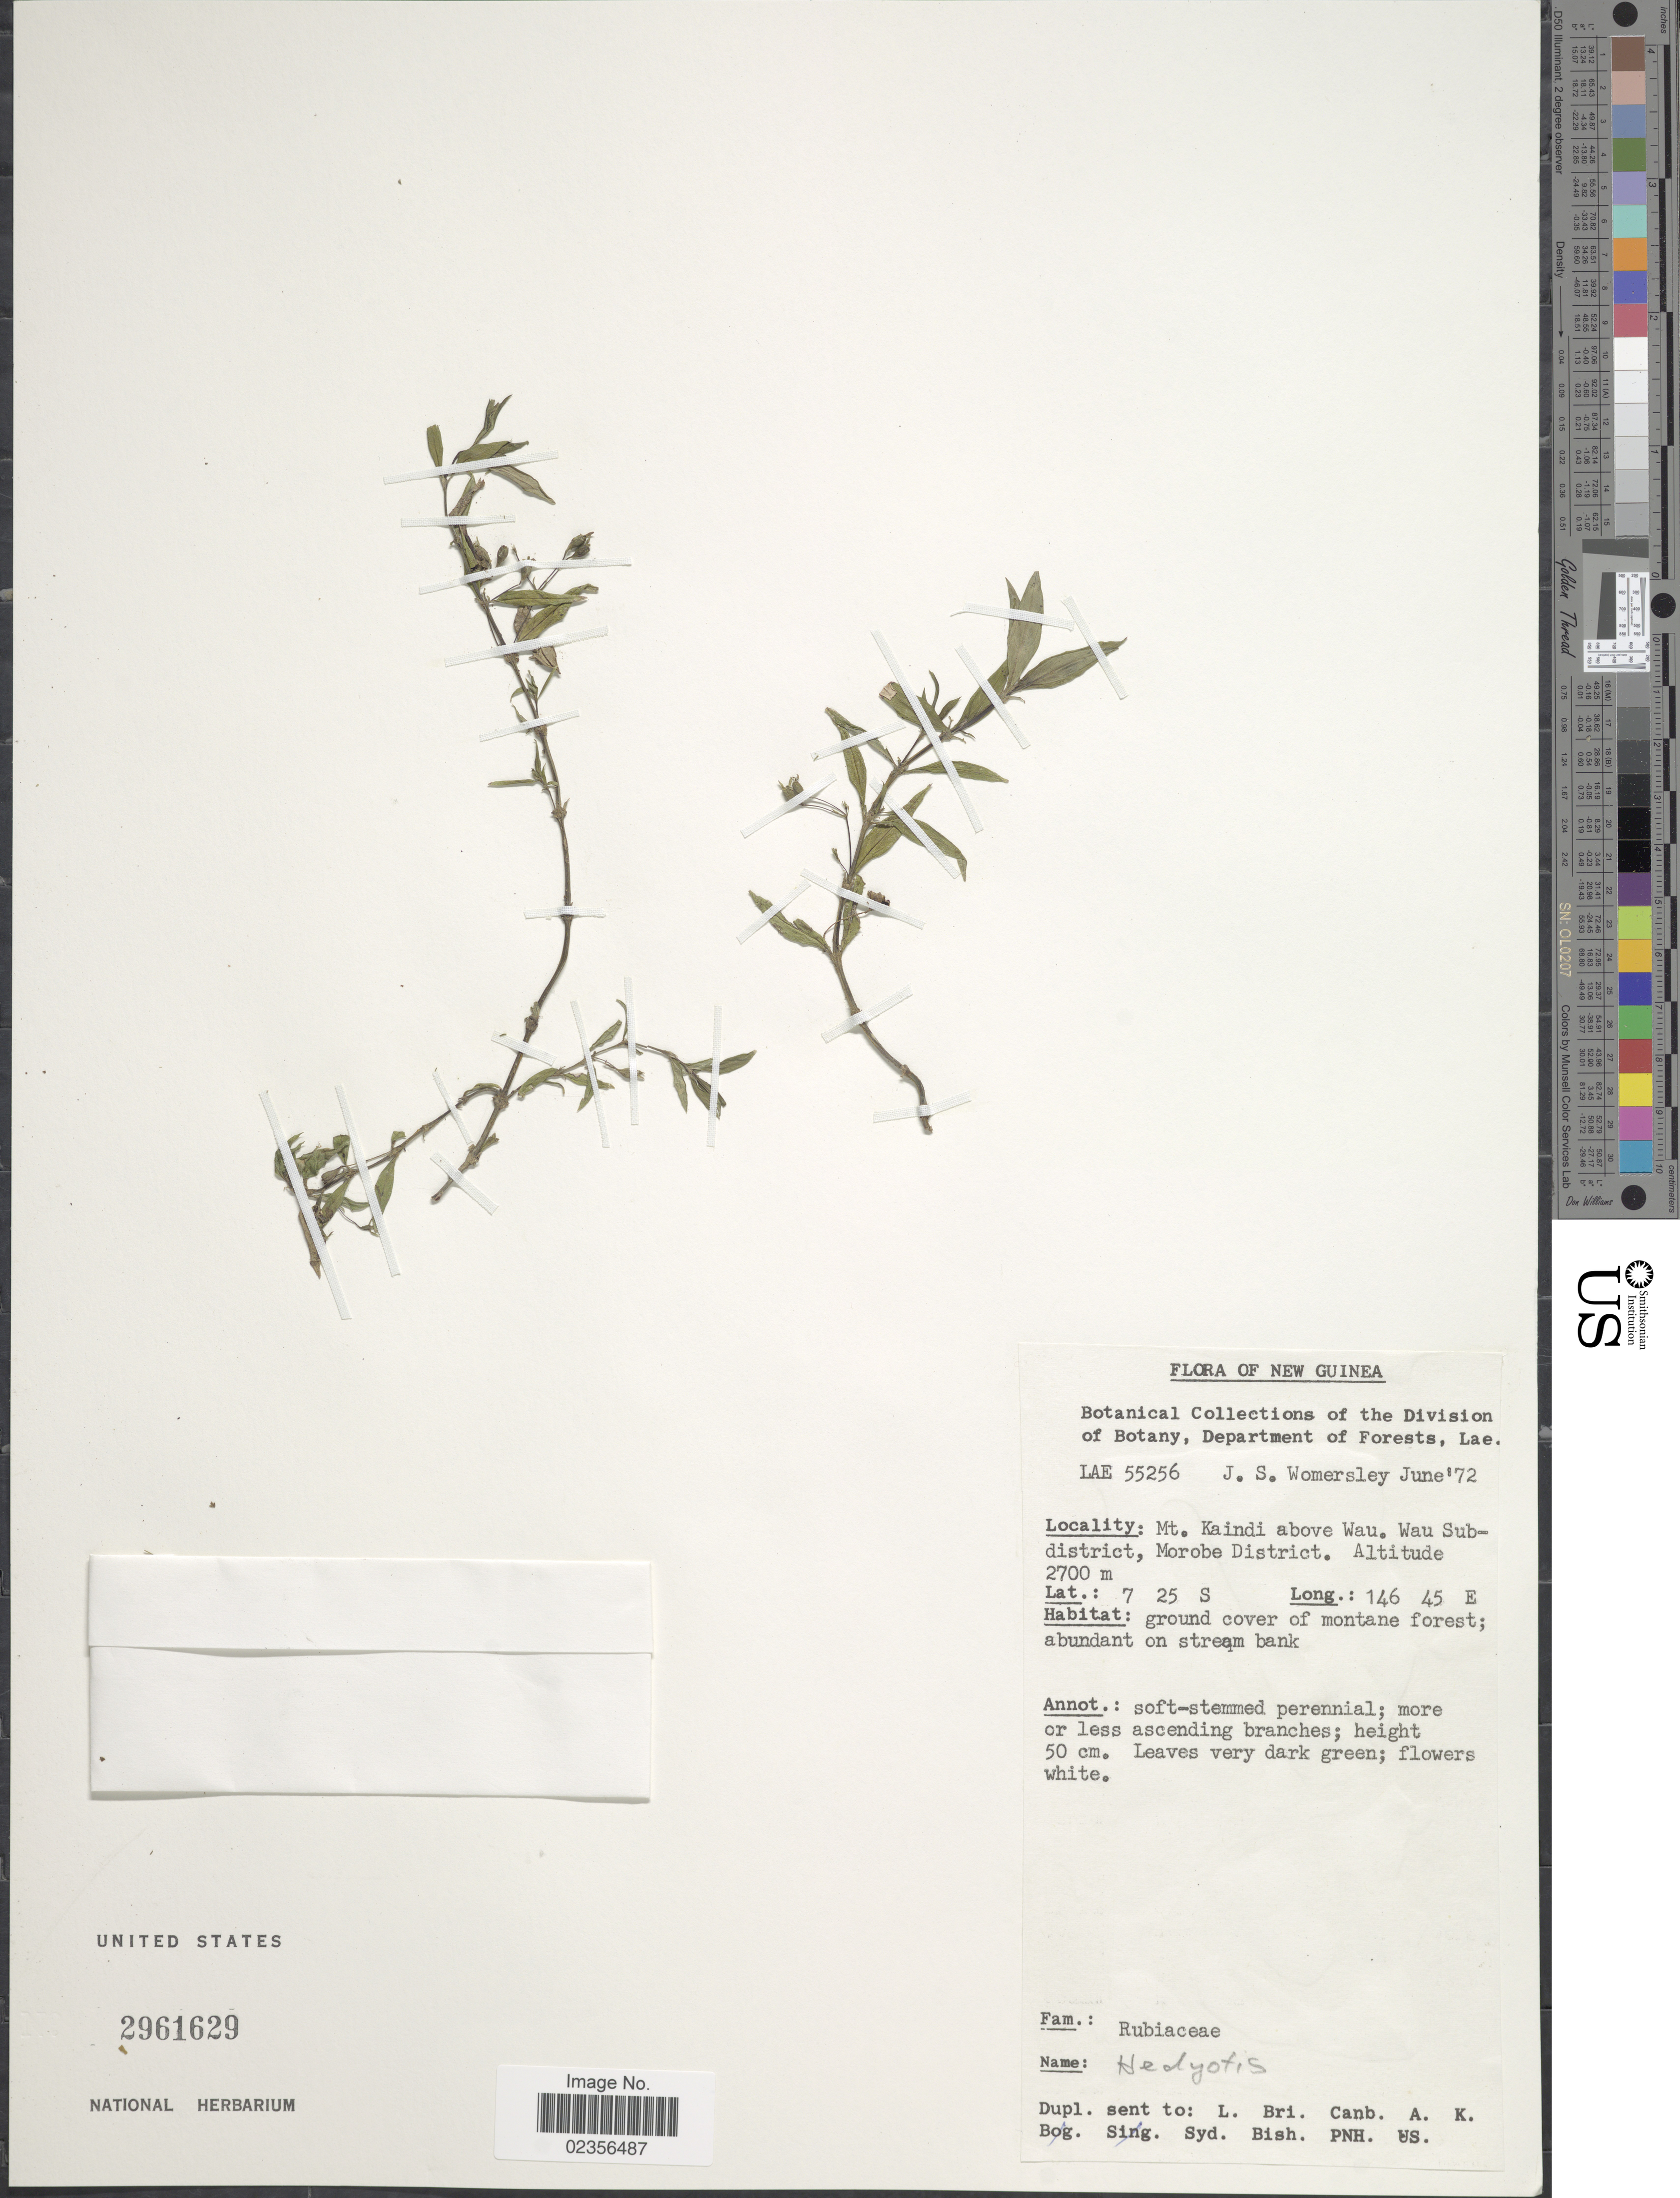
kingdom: Plantae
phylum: Tracheophyta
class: Magnoliopsida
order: Gentianales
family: Rubiaceae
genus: Hedyotis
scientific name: Hedyotis sp.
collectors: J. S. Womersley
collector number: LAE 55256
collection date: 1972-06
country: Papua New Guinea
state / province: Morobe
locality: New Guinea. Mt. Kaindi above Wau. Wau Subdistrict.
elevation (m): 2700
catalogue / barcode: US 2961629